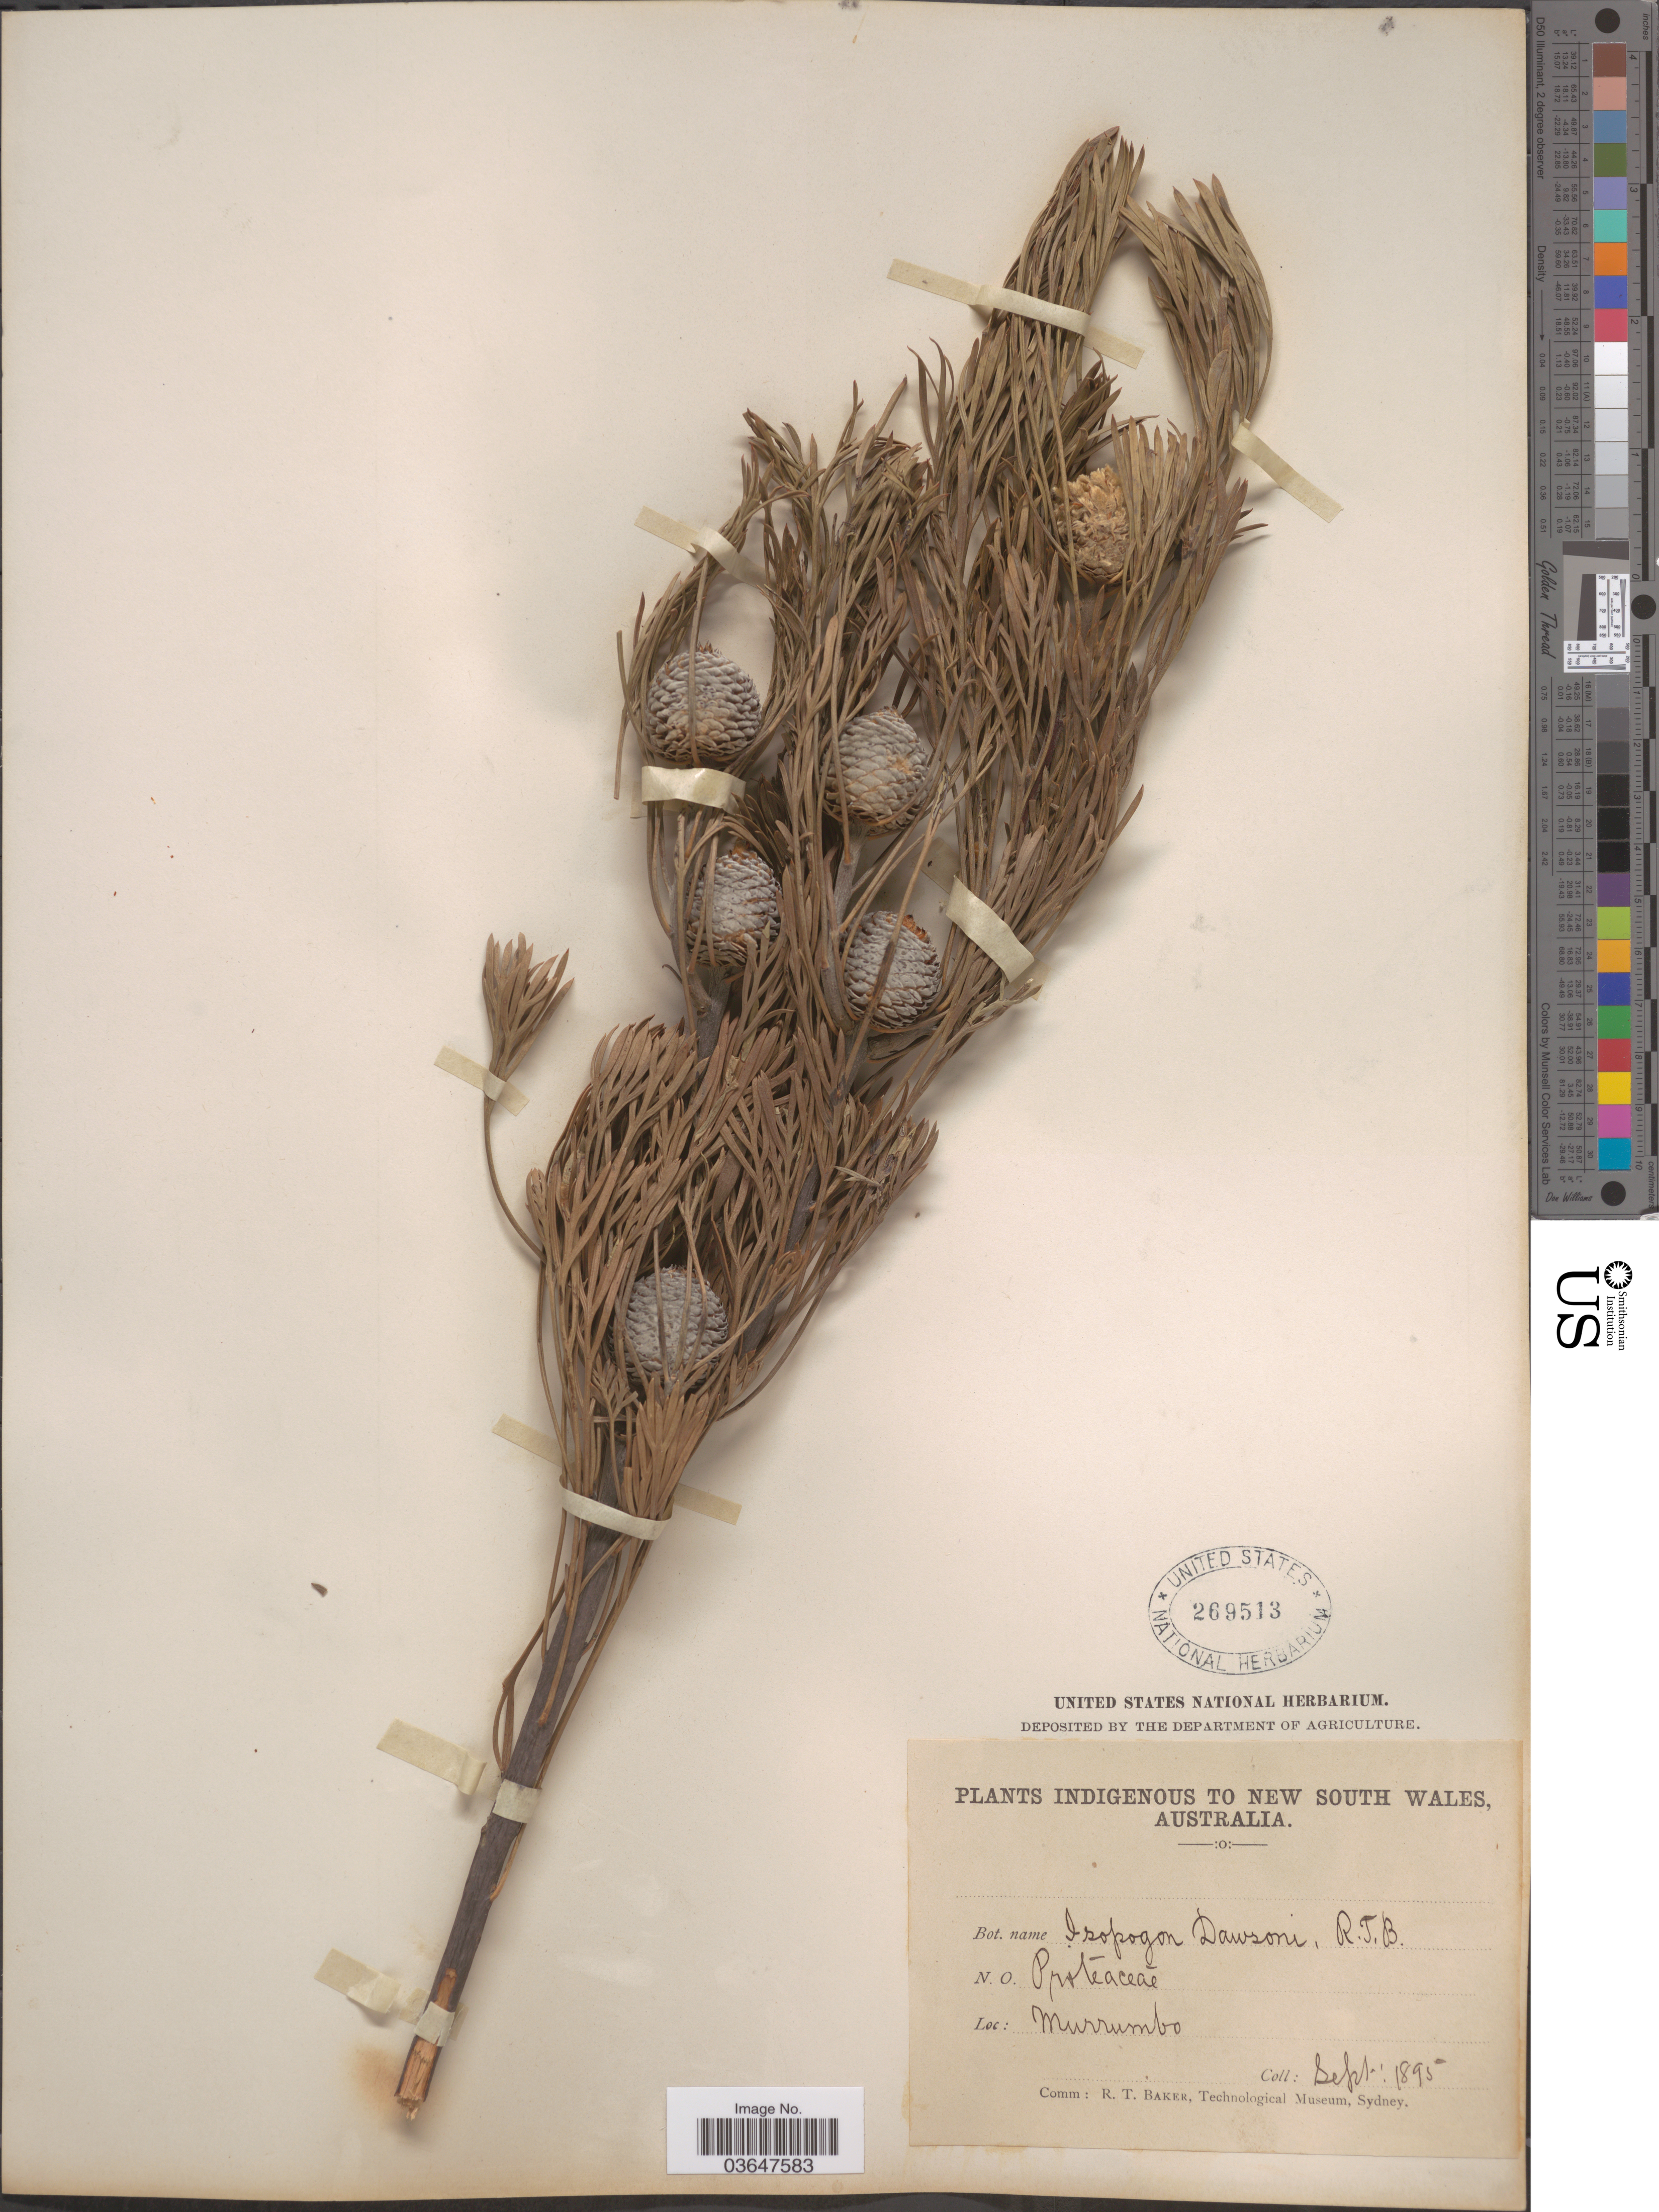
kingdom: Plantae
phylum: Tracheophyta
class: Magnoliopsida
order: Proteales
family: Proteaceae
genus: Isopogon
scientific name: Isopogon dawsonii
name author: R.T. Baker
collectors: R. T. Baker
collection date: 1895-09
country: Australia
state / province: New South Wales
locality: Murrumbo.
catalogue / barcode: US 269513